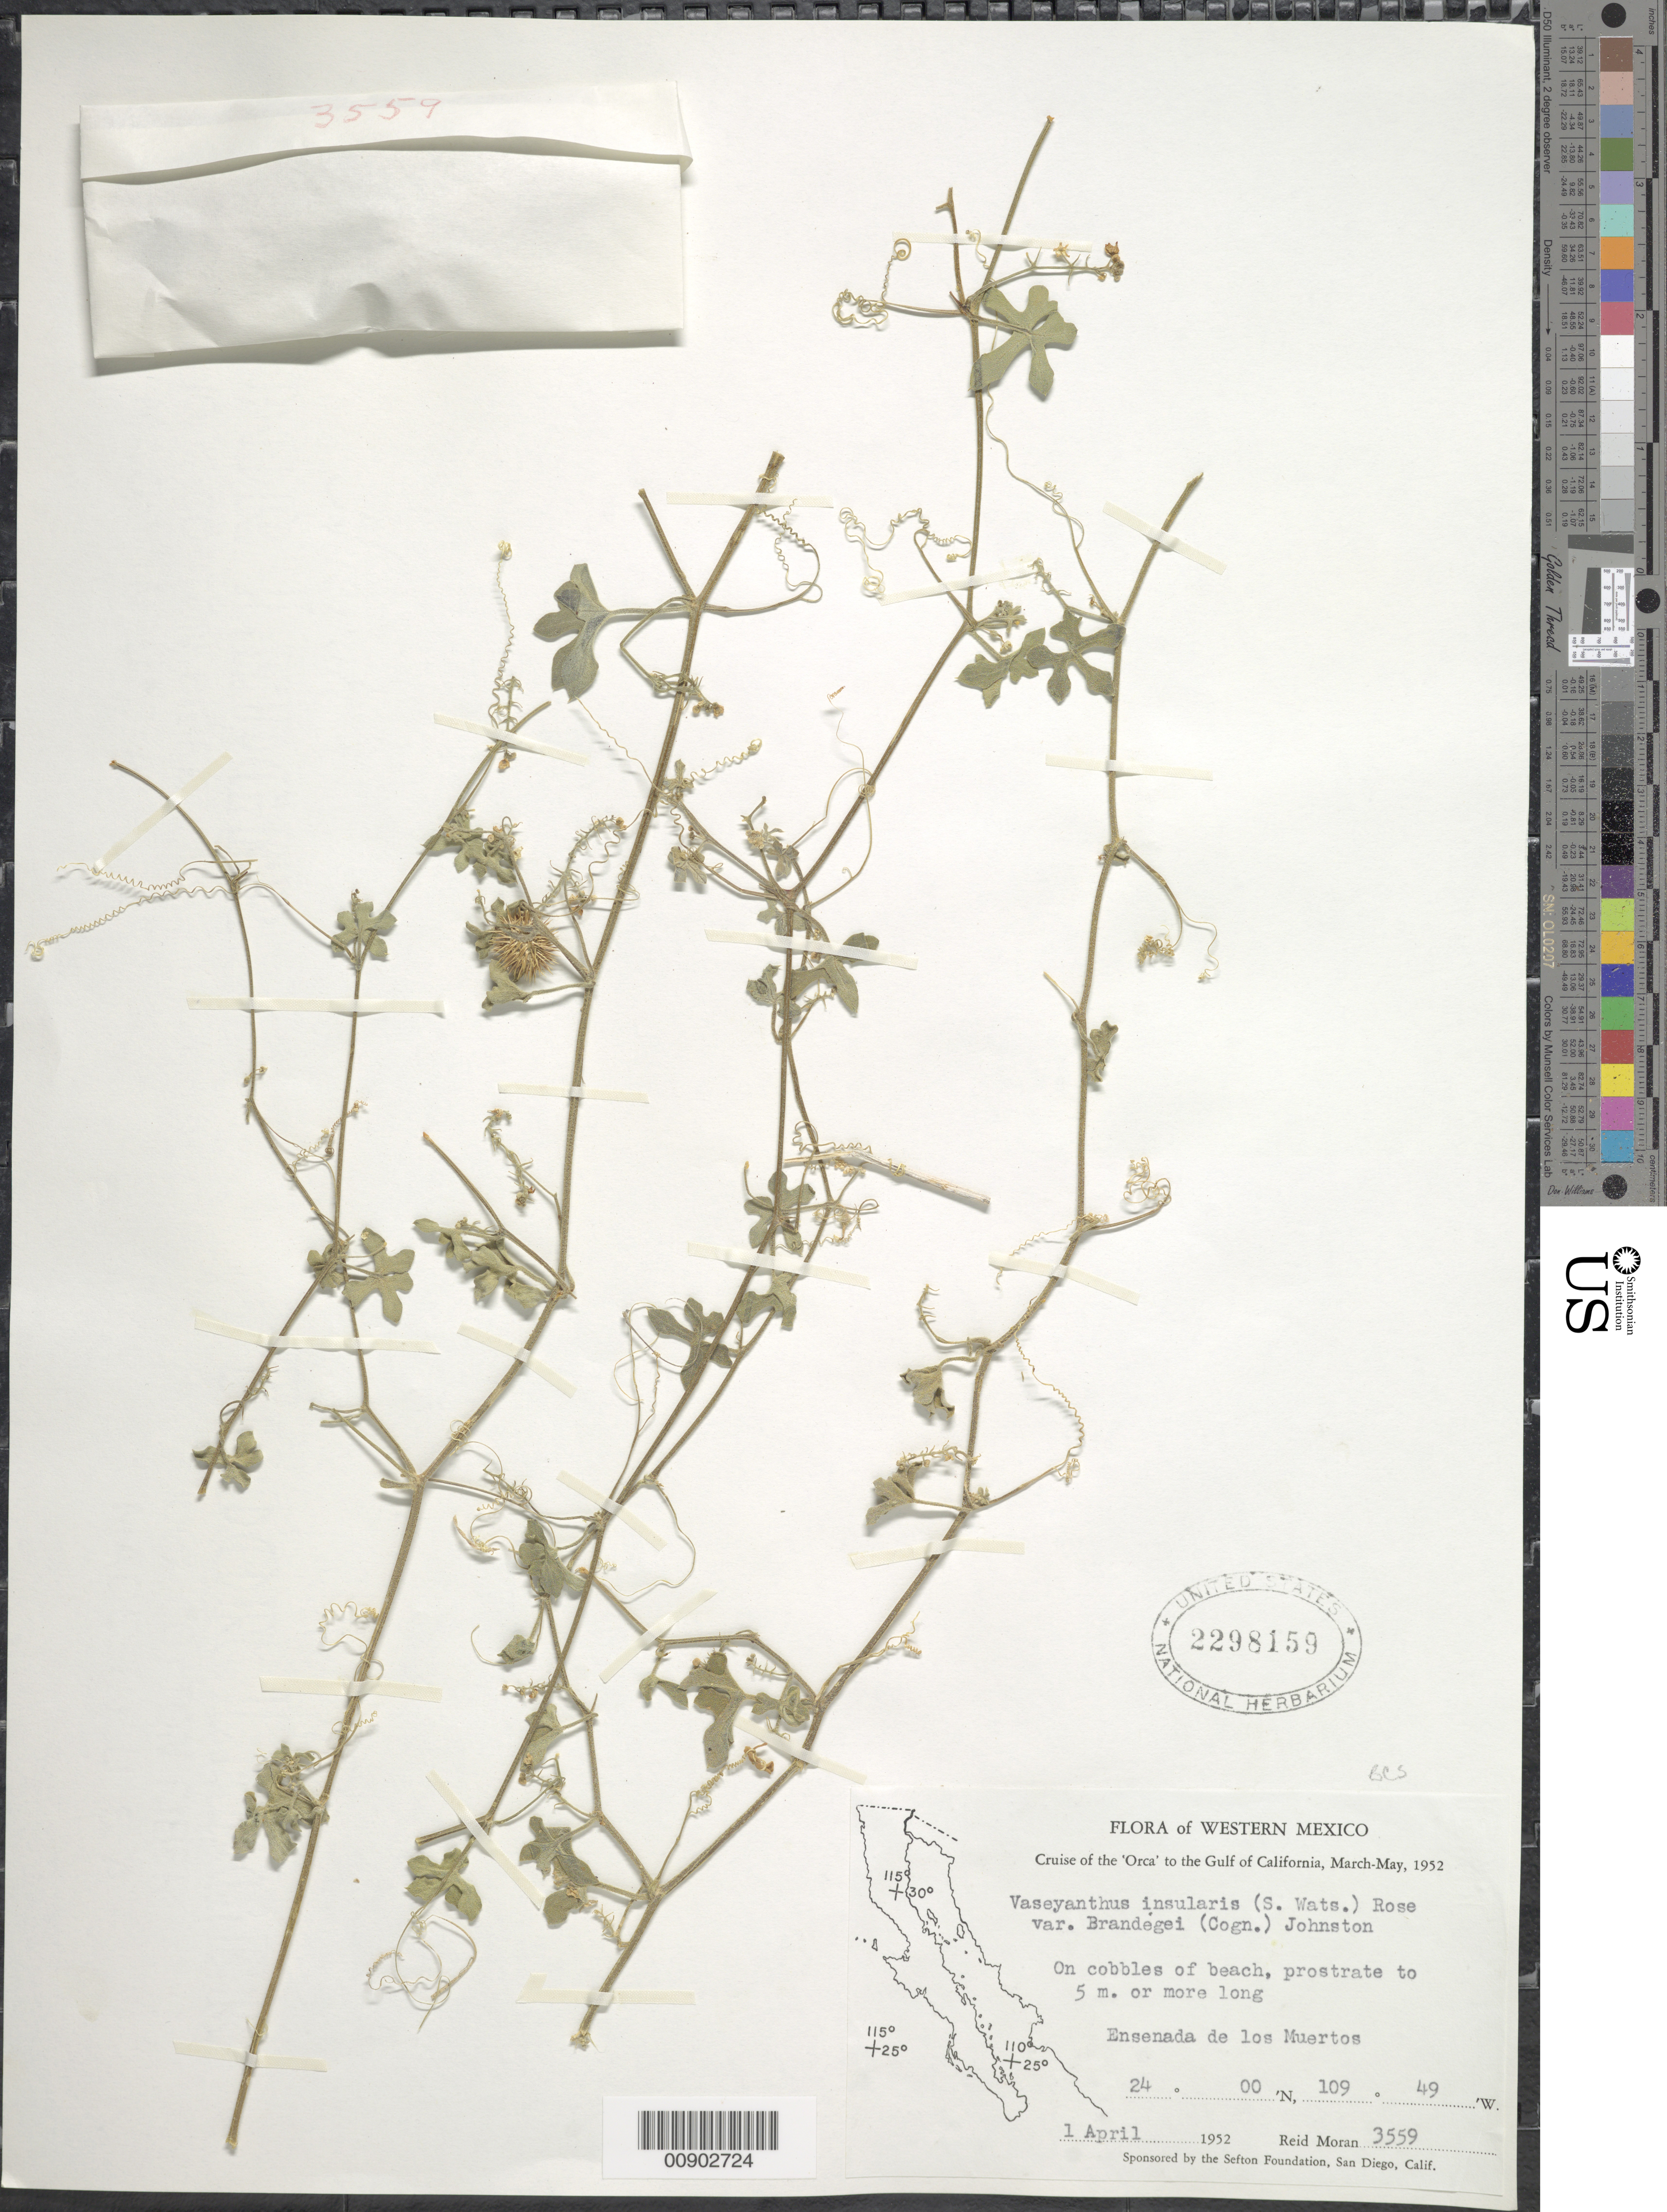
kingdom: Plantae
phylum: Tracheophyta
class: Magnoliopsida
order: Cucurbitales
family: Cucurbitaceae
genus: Echinopepon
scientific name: Echinopepon insularis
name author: S. Watson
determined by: Strong, Mark T., (BOT), Smithsonian Institution - National Museum of Natural History (UNITED STATES)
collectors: R. V. Moran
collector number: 3559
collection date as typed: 01 Apr 1952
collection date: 1952-04-01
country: Mexico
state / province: Baja California Sur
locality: Ensenada de los Muertos.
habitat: On cobbles of beach.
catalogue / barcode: US 2298159